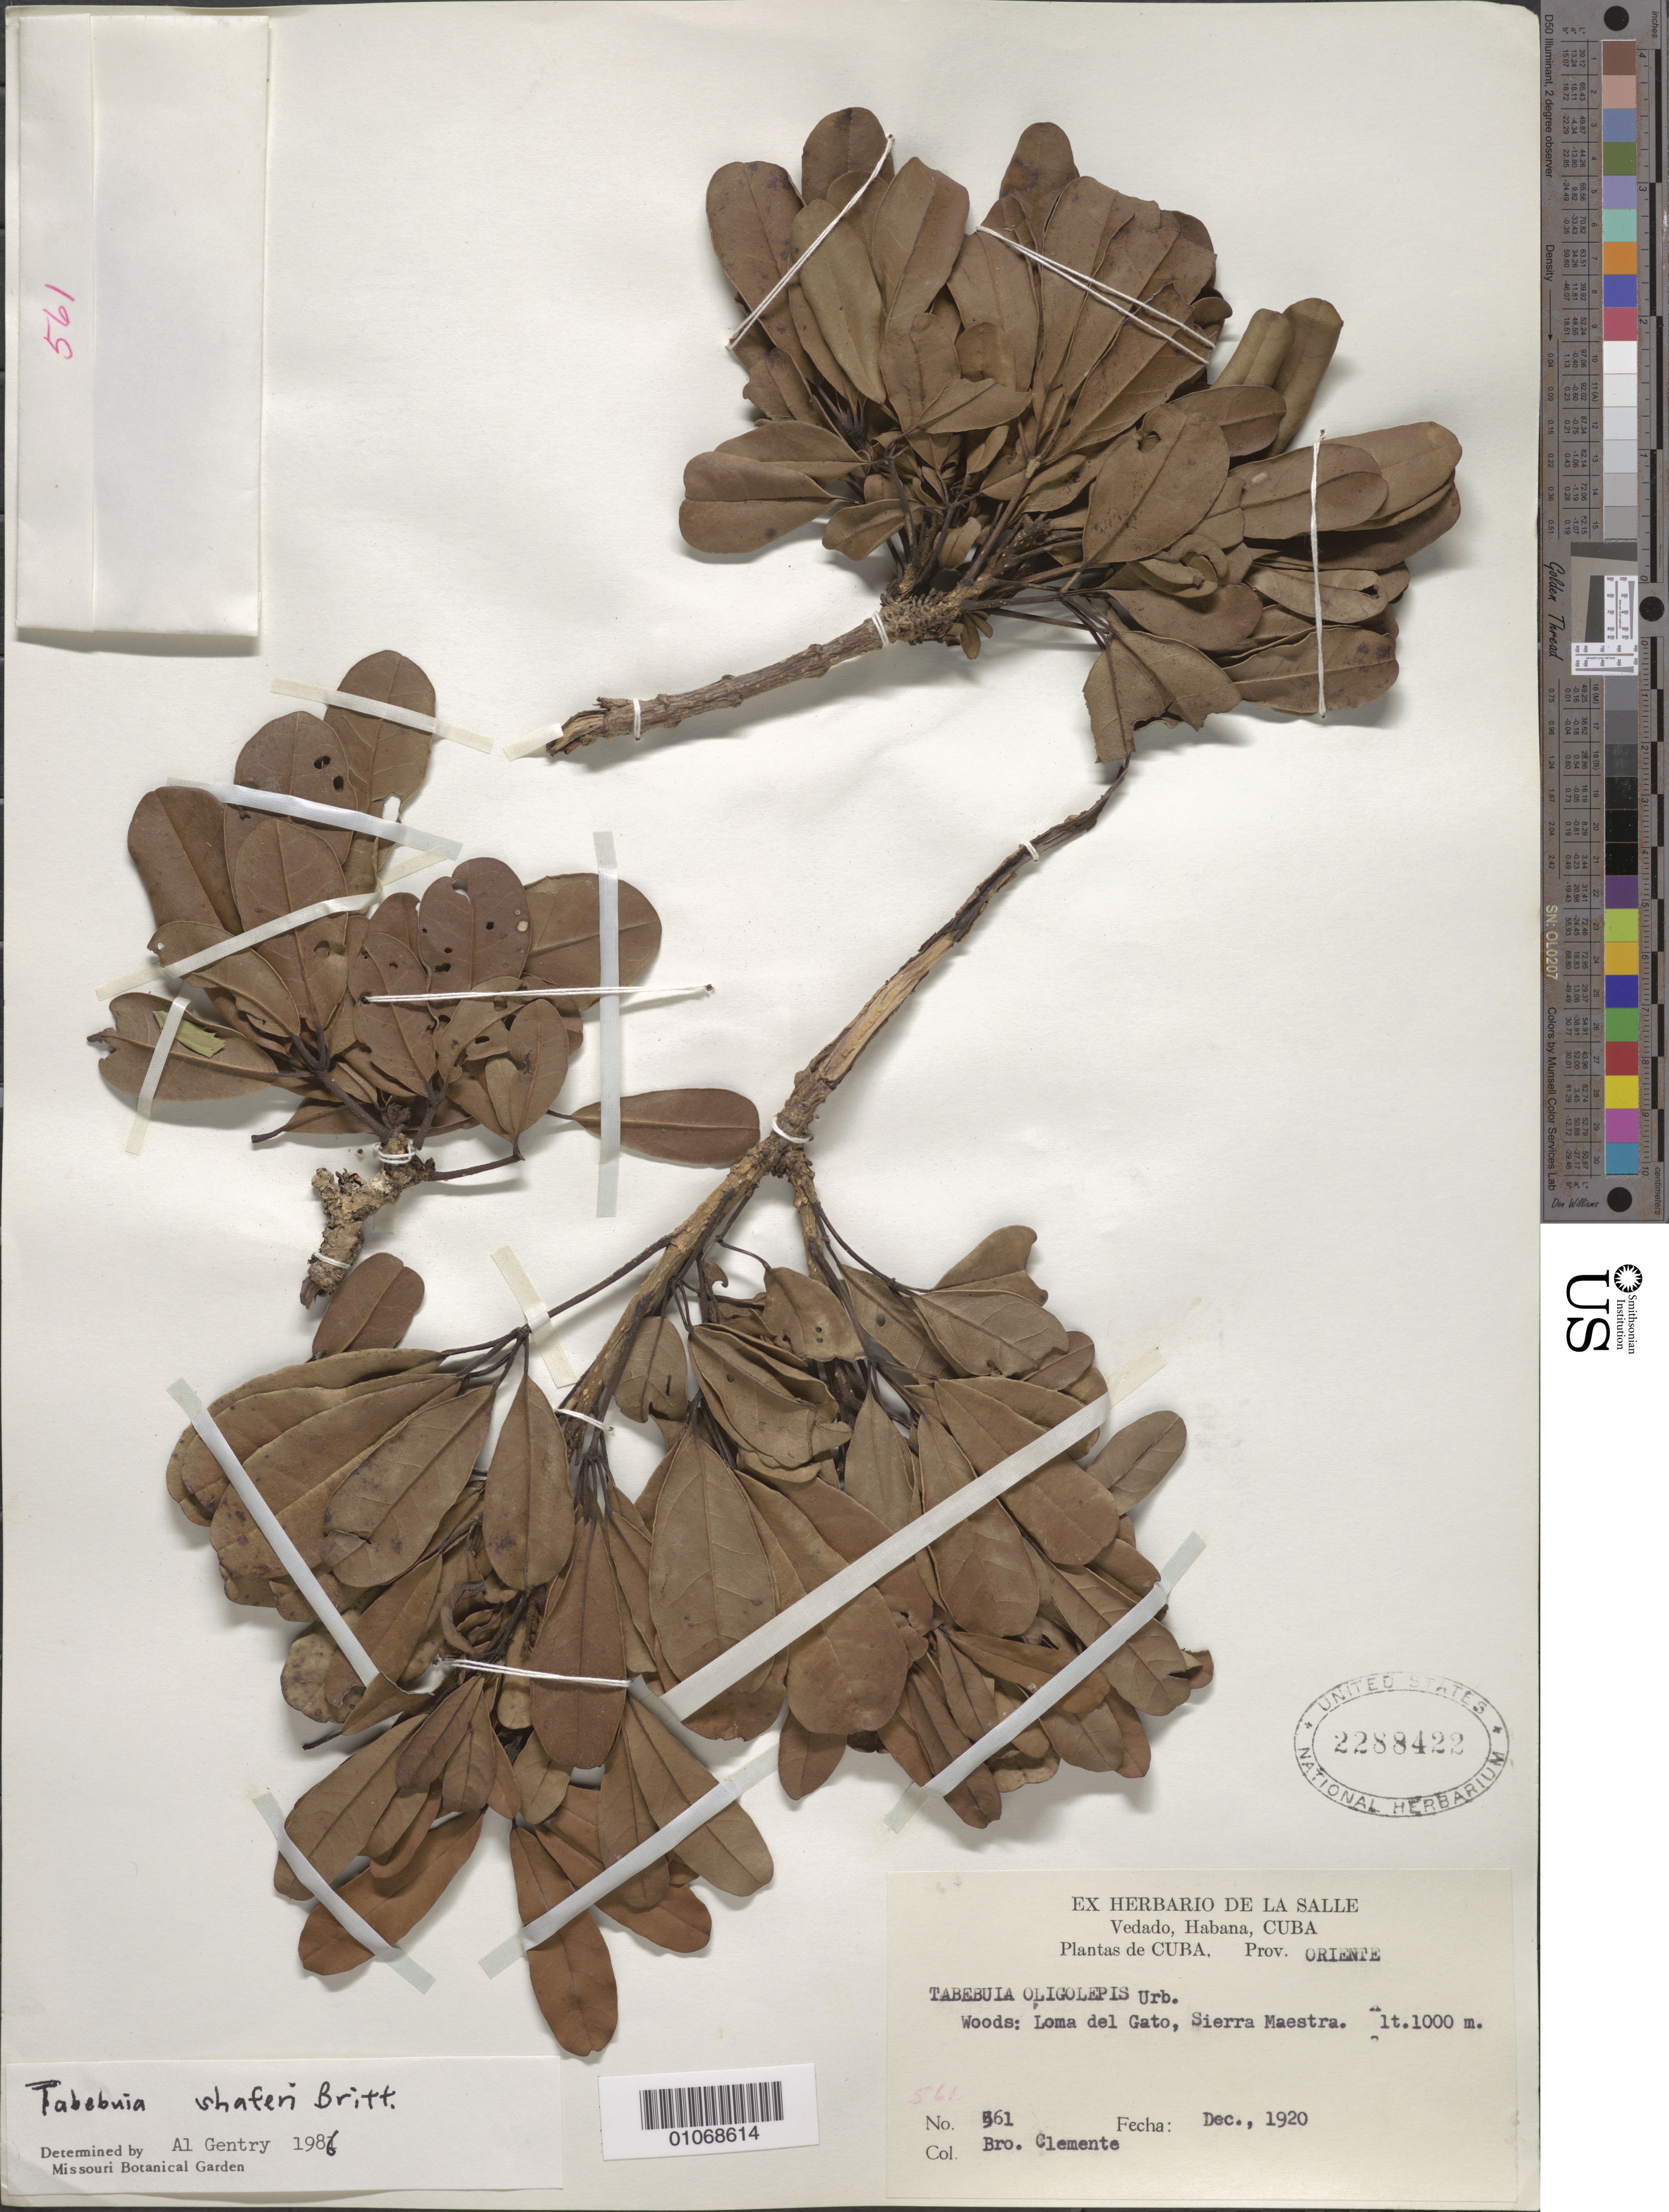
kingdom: Plantae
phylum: Tracheophyta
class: Magnoliopsida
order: Lamiales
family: Bignoniaceae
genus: Tabebuia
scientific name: Tabebuia shaferi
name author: Britton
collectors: Bro. Clemente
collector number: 561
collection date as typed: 01 Dec 1920 to 31 Dec 1920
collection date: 1920-12-01/1920-12-31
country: Cuba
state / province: Oriente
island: Cuba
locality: Woods: Loma del Gato, Sierra Maestra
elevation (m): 1000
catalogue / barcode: US 2288422